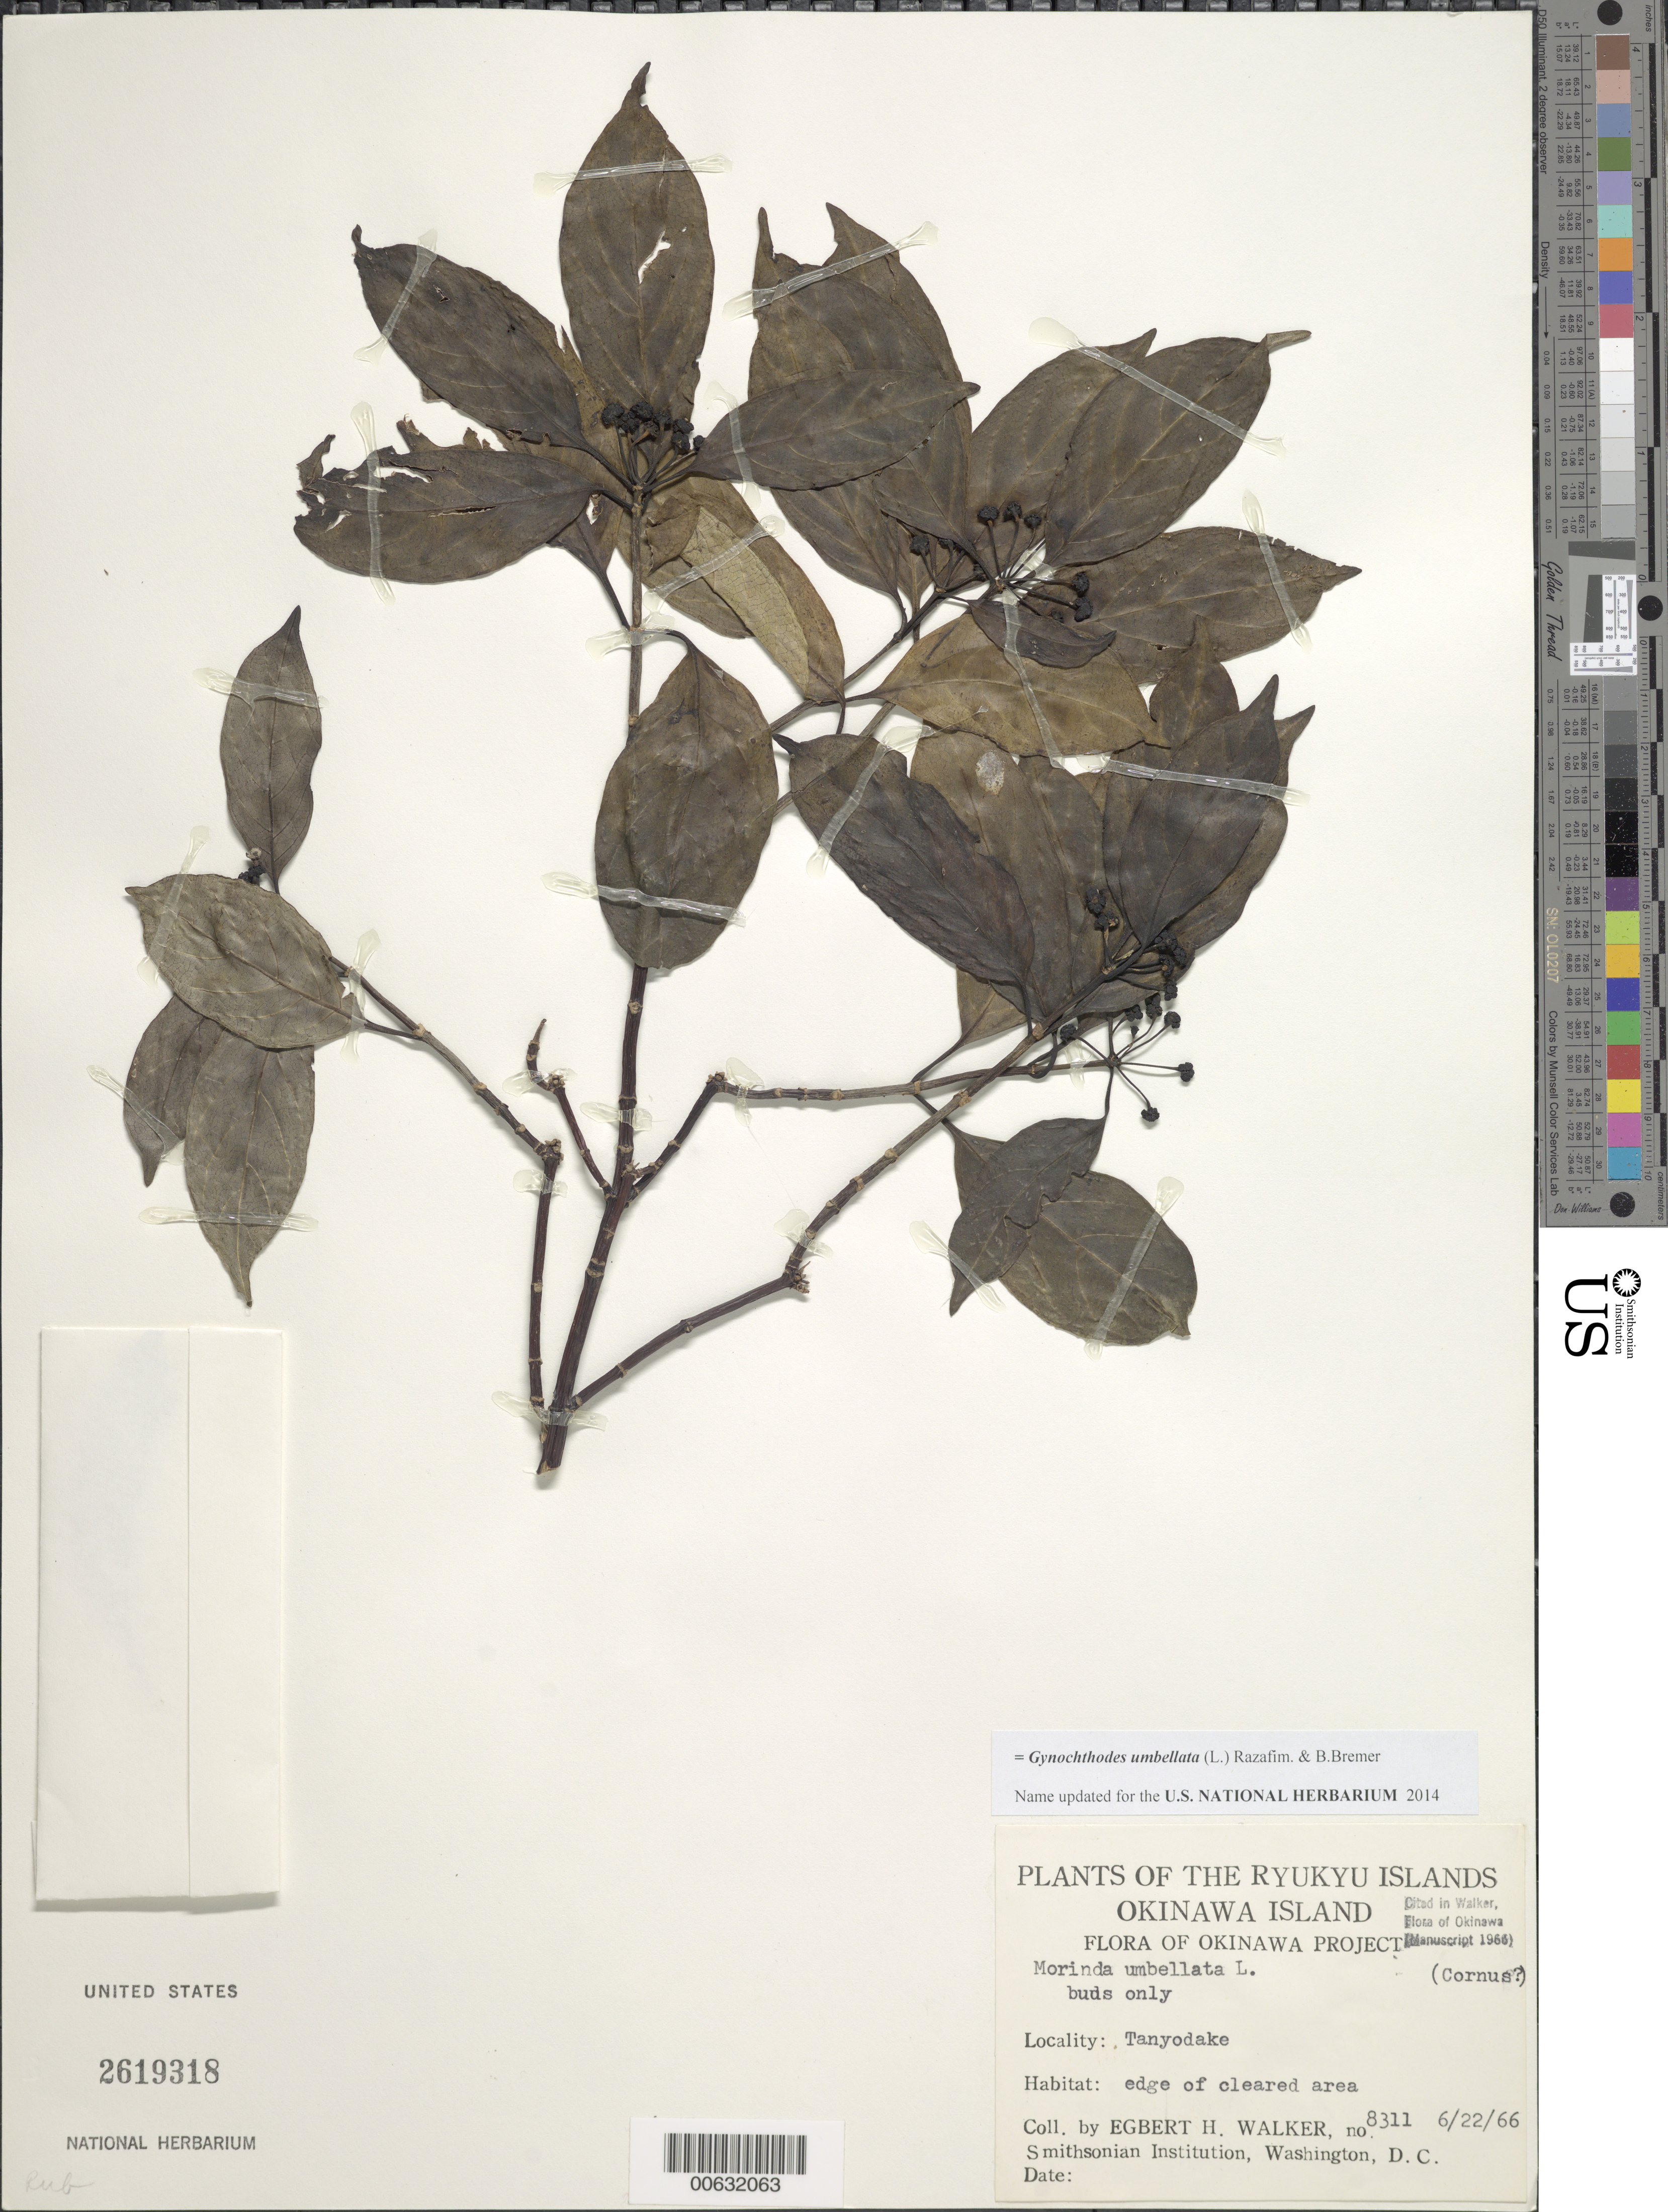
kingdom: Plantae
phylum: Tracheophyta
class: Magnoliopsida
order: Gentianales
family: Rubiaceae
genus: Gynochthodes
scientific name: Gynochthodes umbellata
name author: (L.) Razafim. & B. Bremer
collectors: E. H. Walker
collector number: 8311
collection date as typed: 22 Jun 1966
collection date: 1966-06-22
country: Japan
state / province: Okinawa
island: Okinawa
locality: Tanyodake [Okinawa Is.]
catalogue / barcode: US 2619318